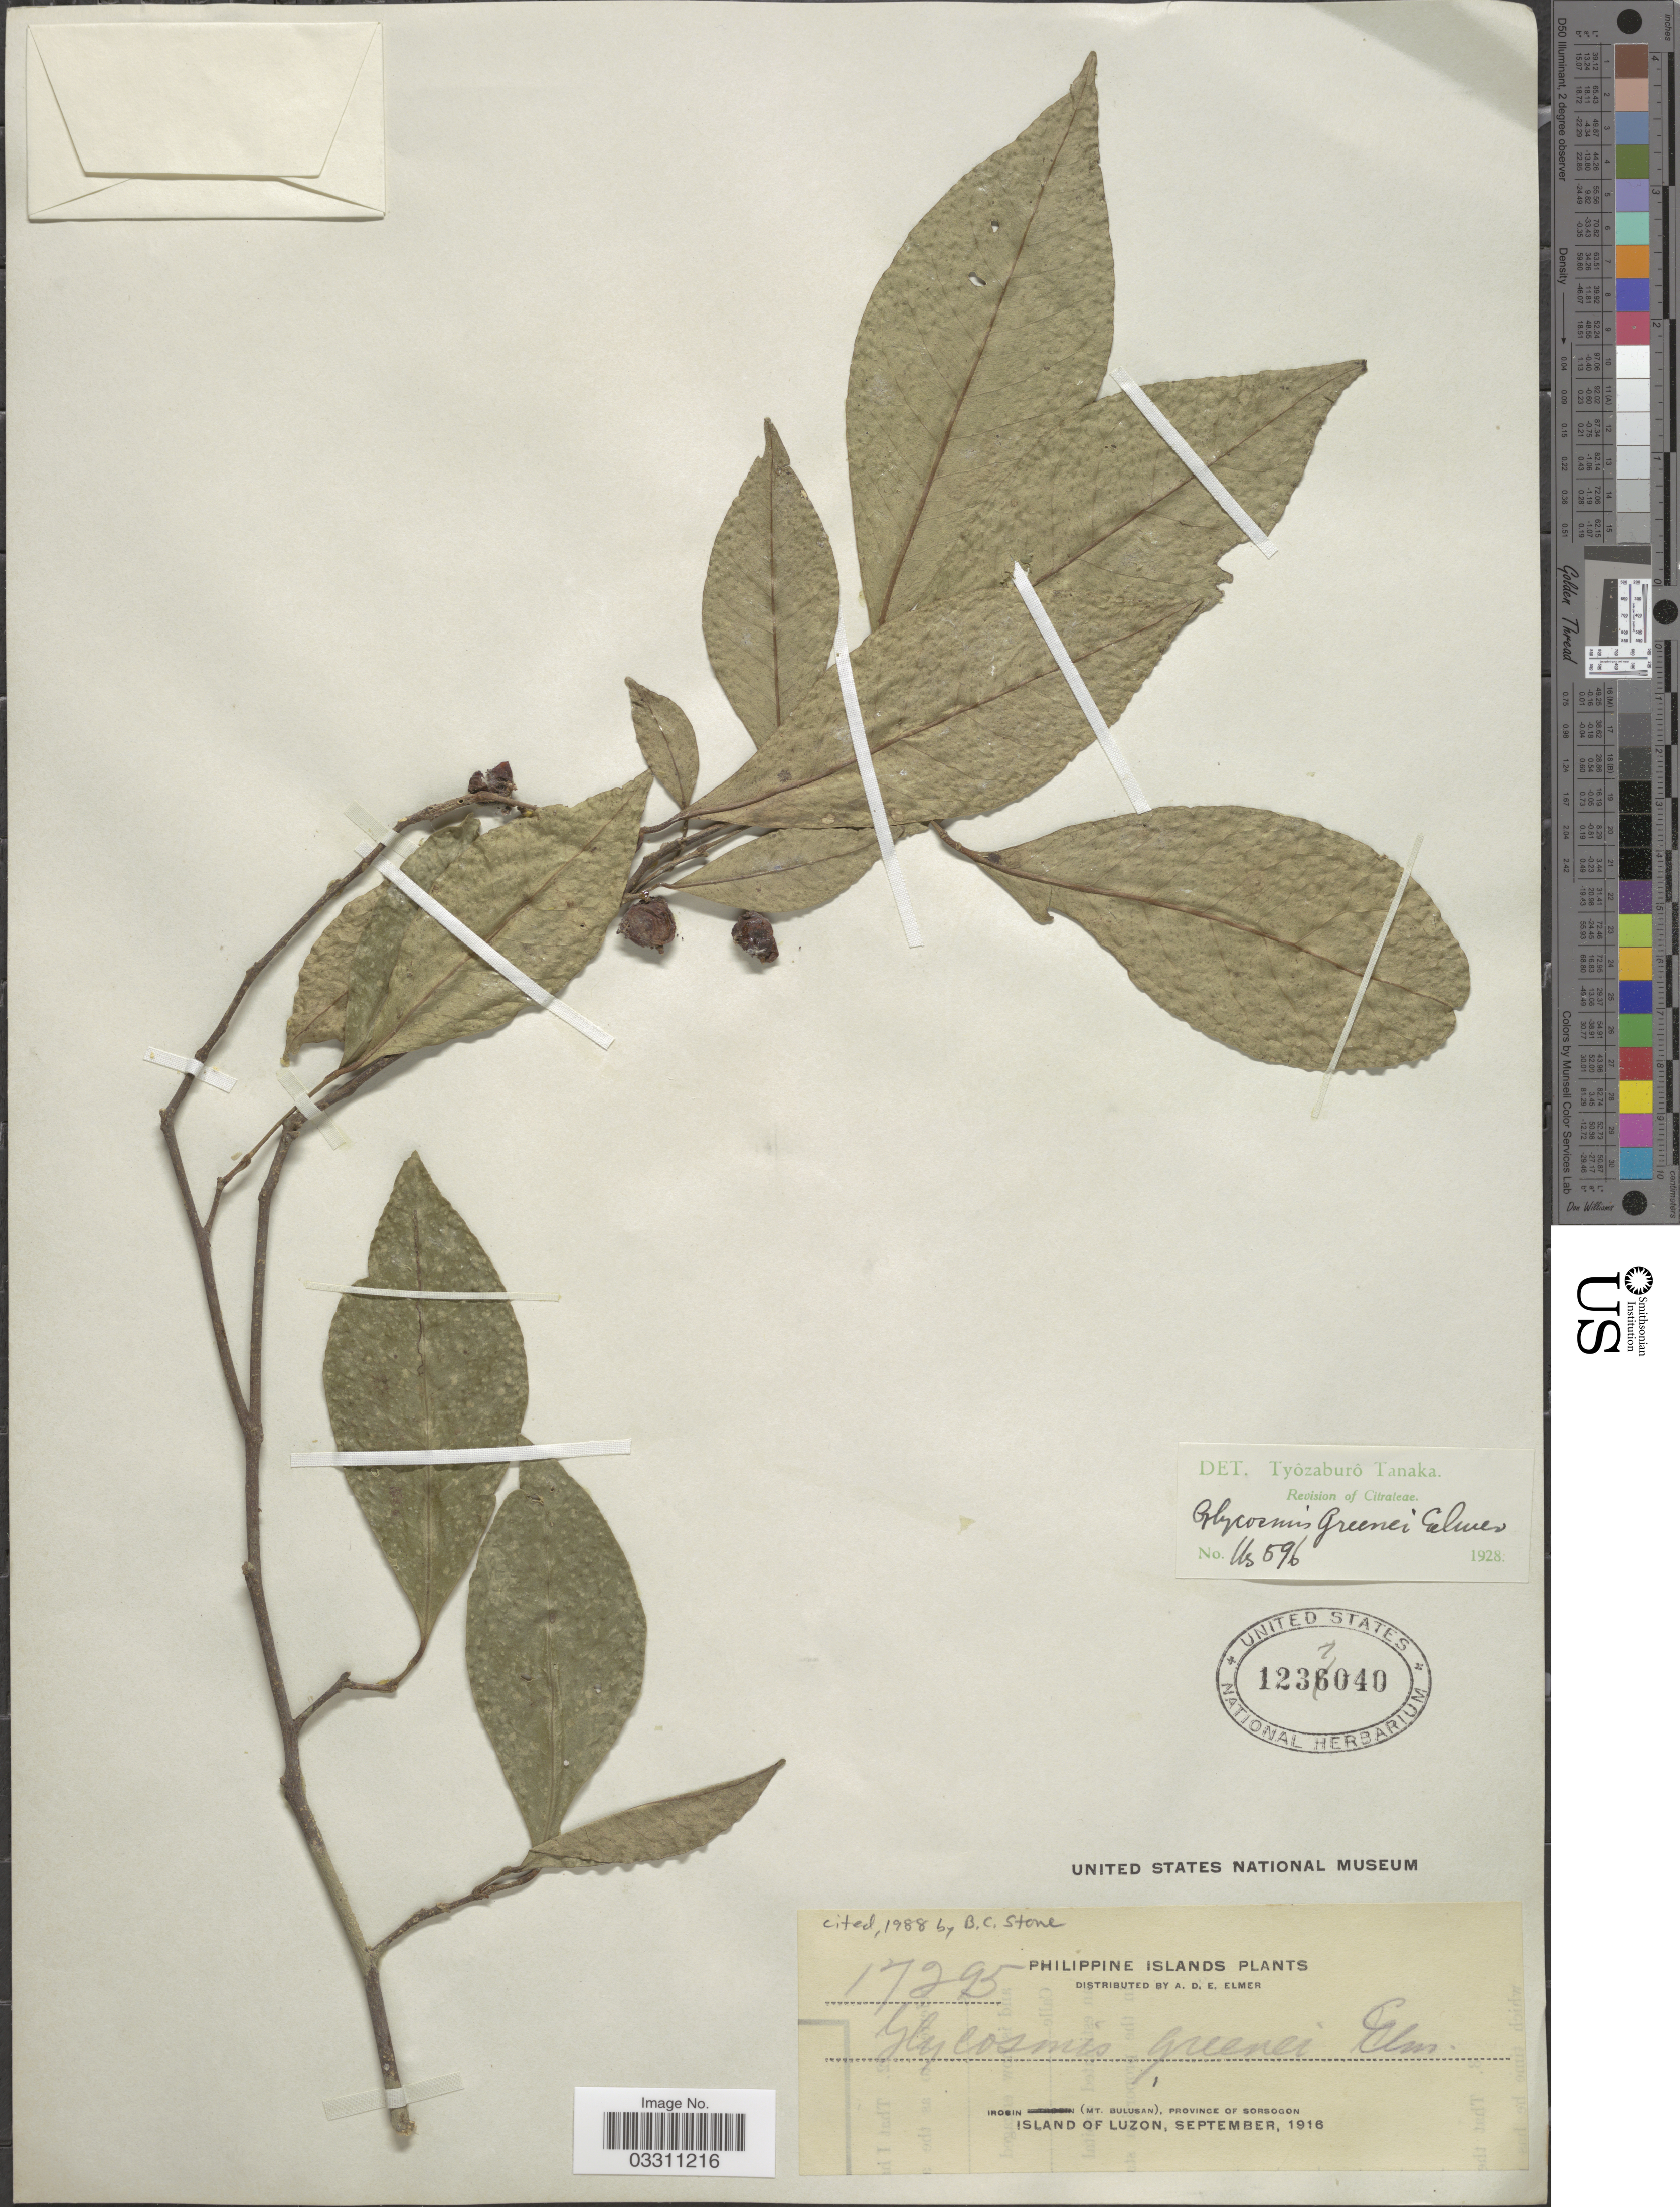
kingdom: Plantae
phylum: Tracheophyta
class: Magnoliopsida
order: Sapindales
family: Rutaceae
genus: Glycosmis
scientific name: Glycosmis greenei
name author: Elmer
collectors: A. D. E. Elmer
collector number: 17295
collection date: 1916-09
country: Philippines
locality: Philippine Islands. Irosin (Mt. Bulusan), province of Sorsogon. Island of Luzon.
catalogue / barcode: US 1237040